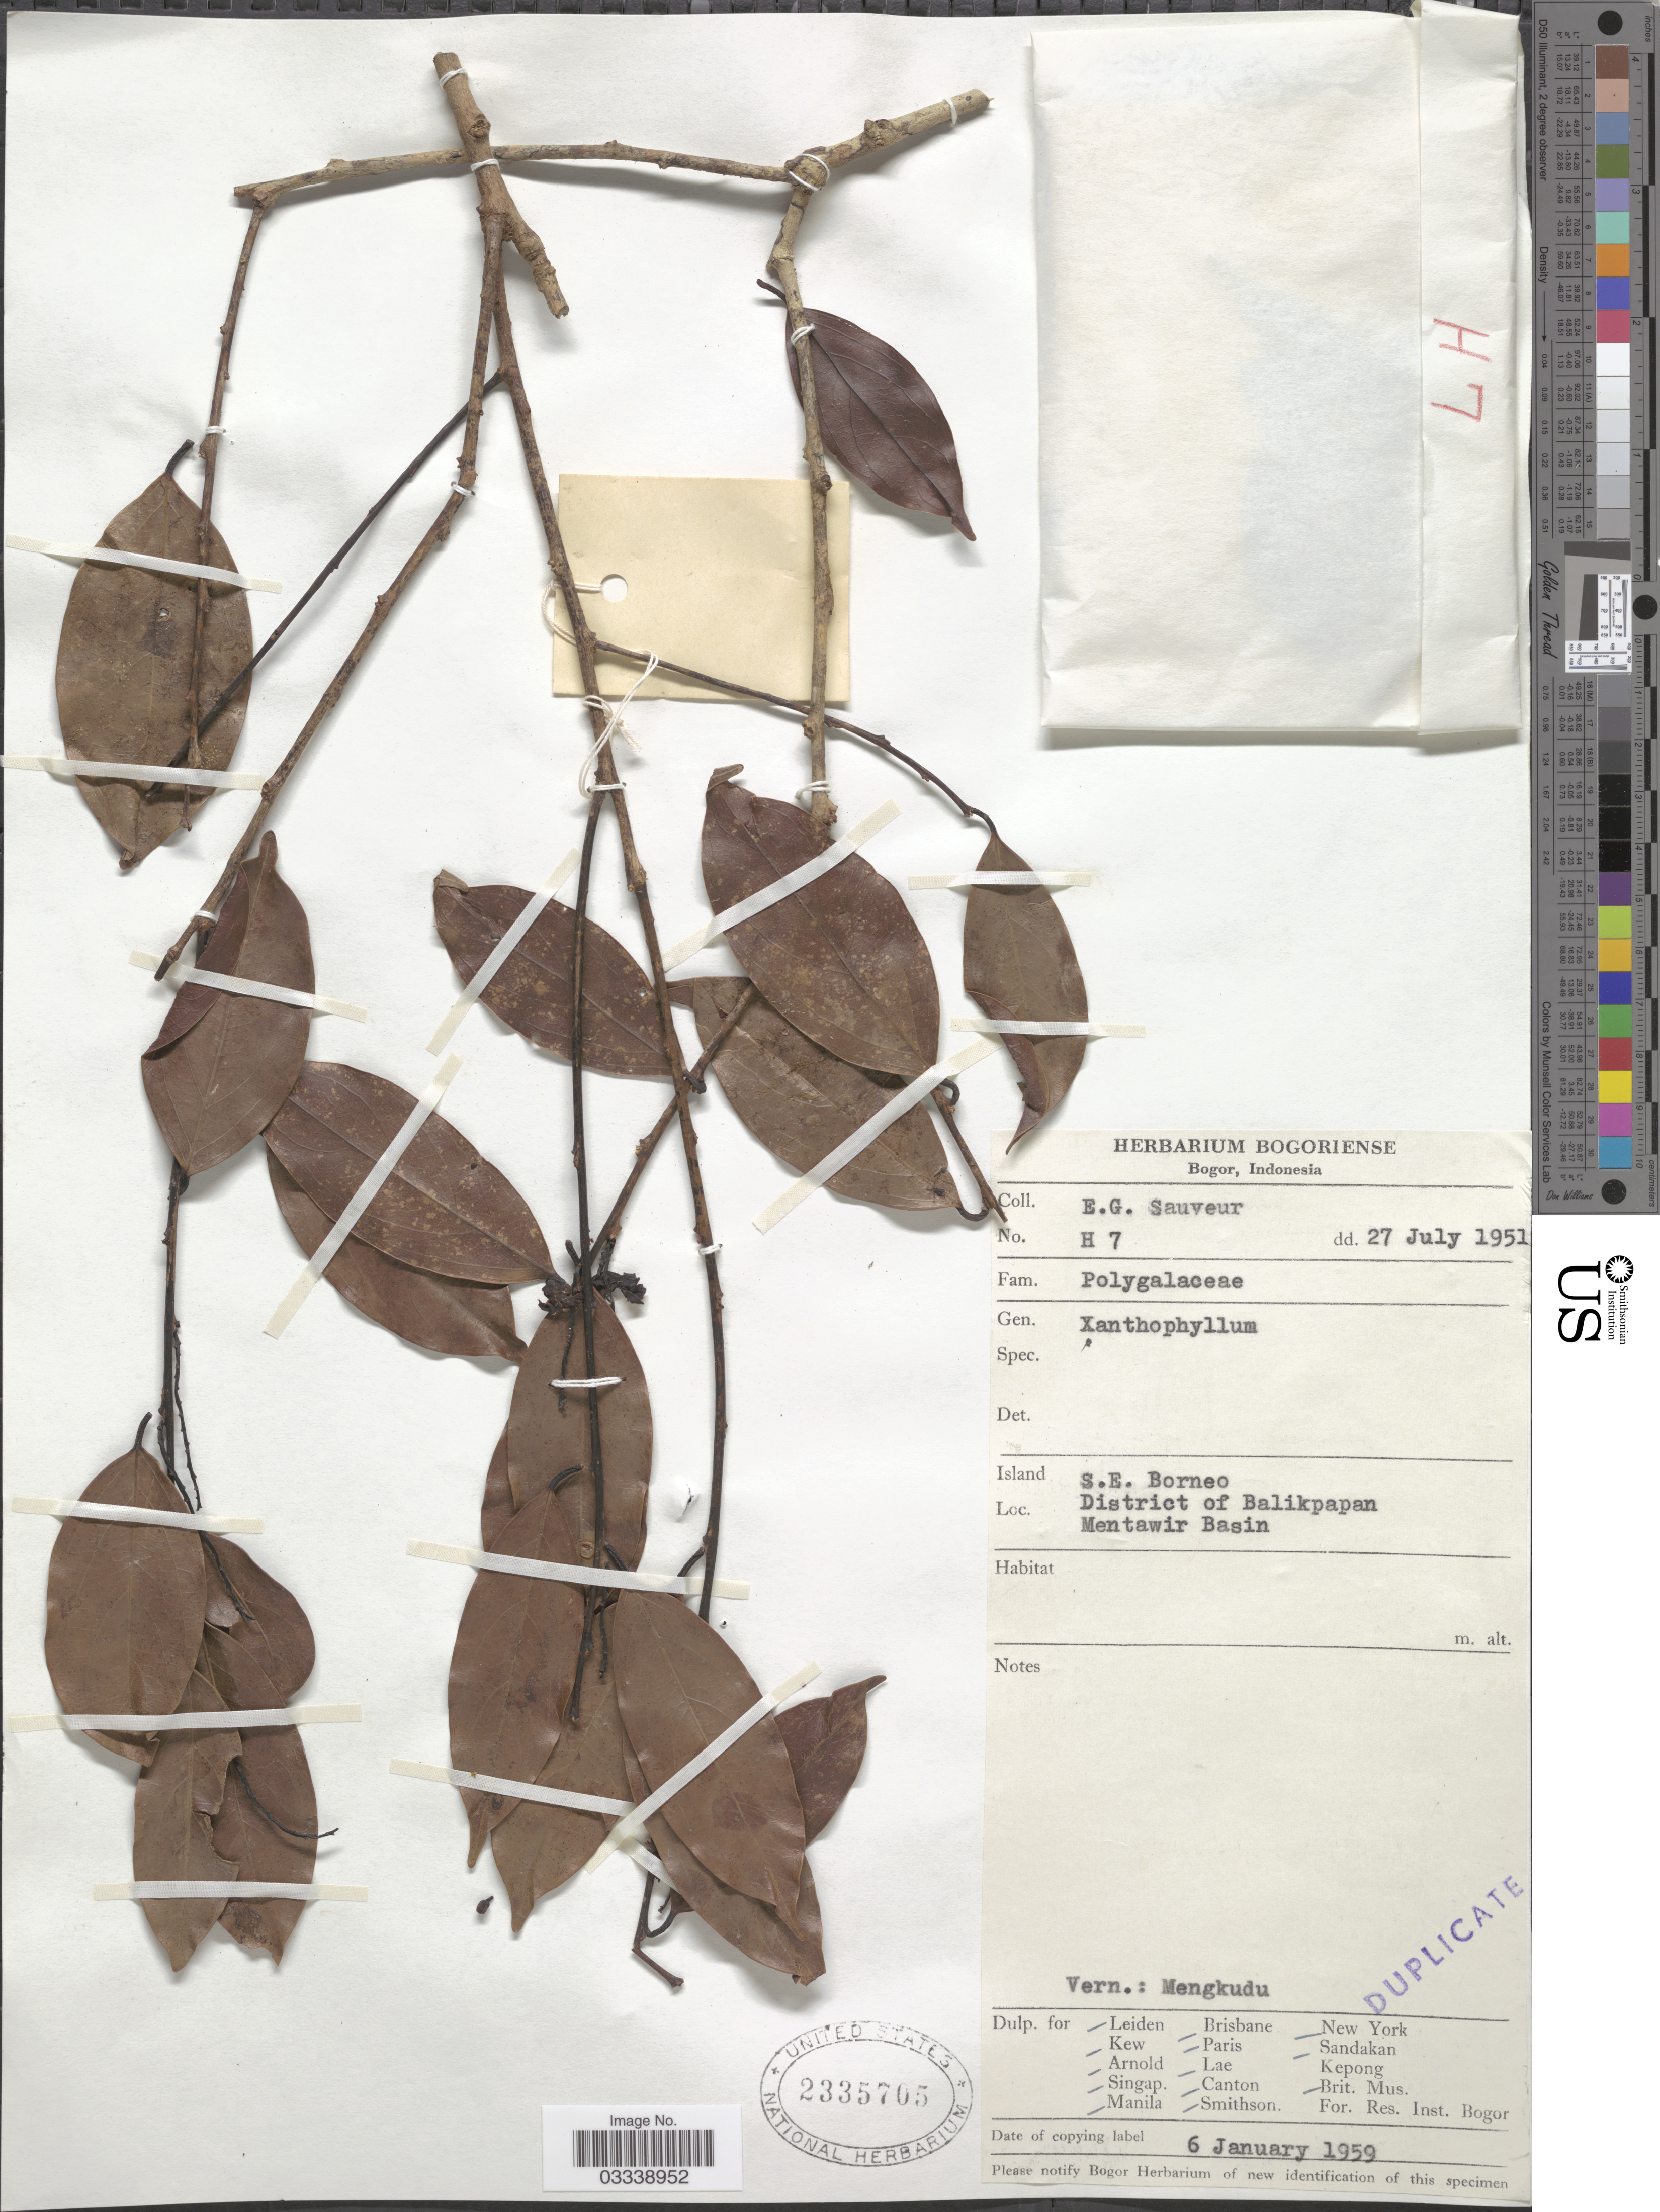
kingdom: Plantae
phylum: Tracheophyta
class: Magnoliopsida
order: Fabales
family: Polygalaceae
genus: Xanthophyllum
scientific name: Xanthophyllum sp.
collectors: E.G. Sauveur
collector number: H 7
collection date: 1951-07-27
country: Indonesia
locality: Island S.E. Borneo. District of Balikpapan Mentawir Basin.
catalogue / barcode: US 2335705